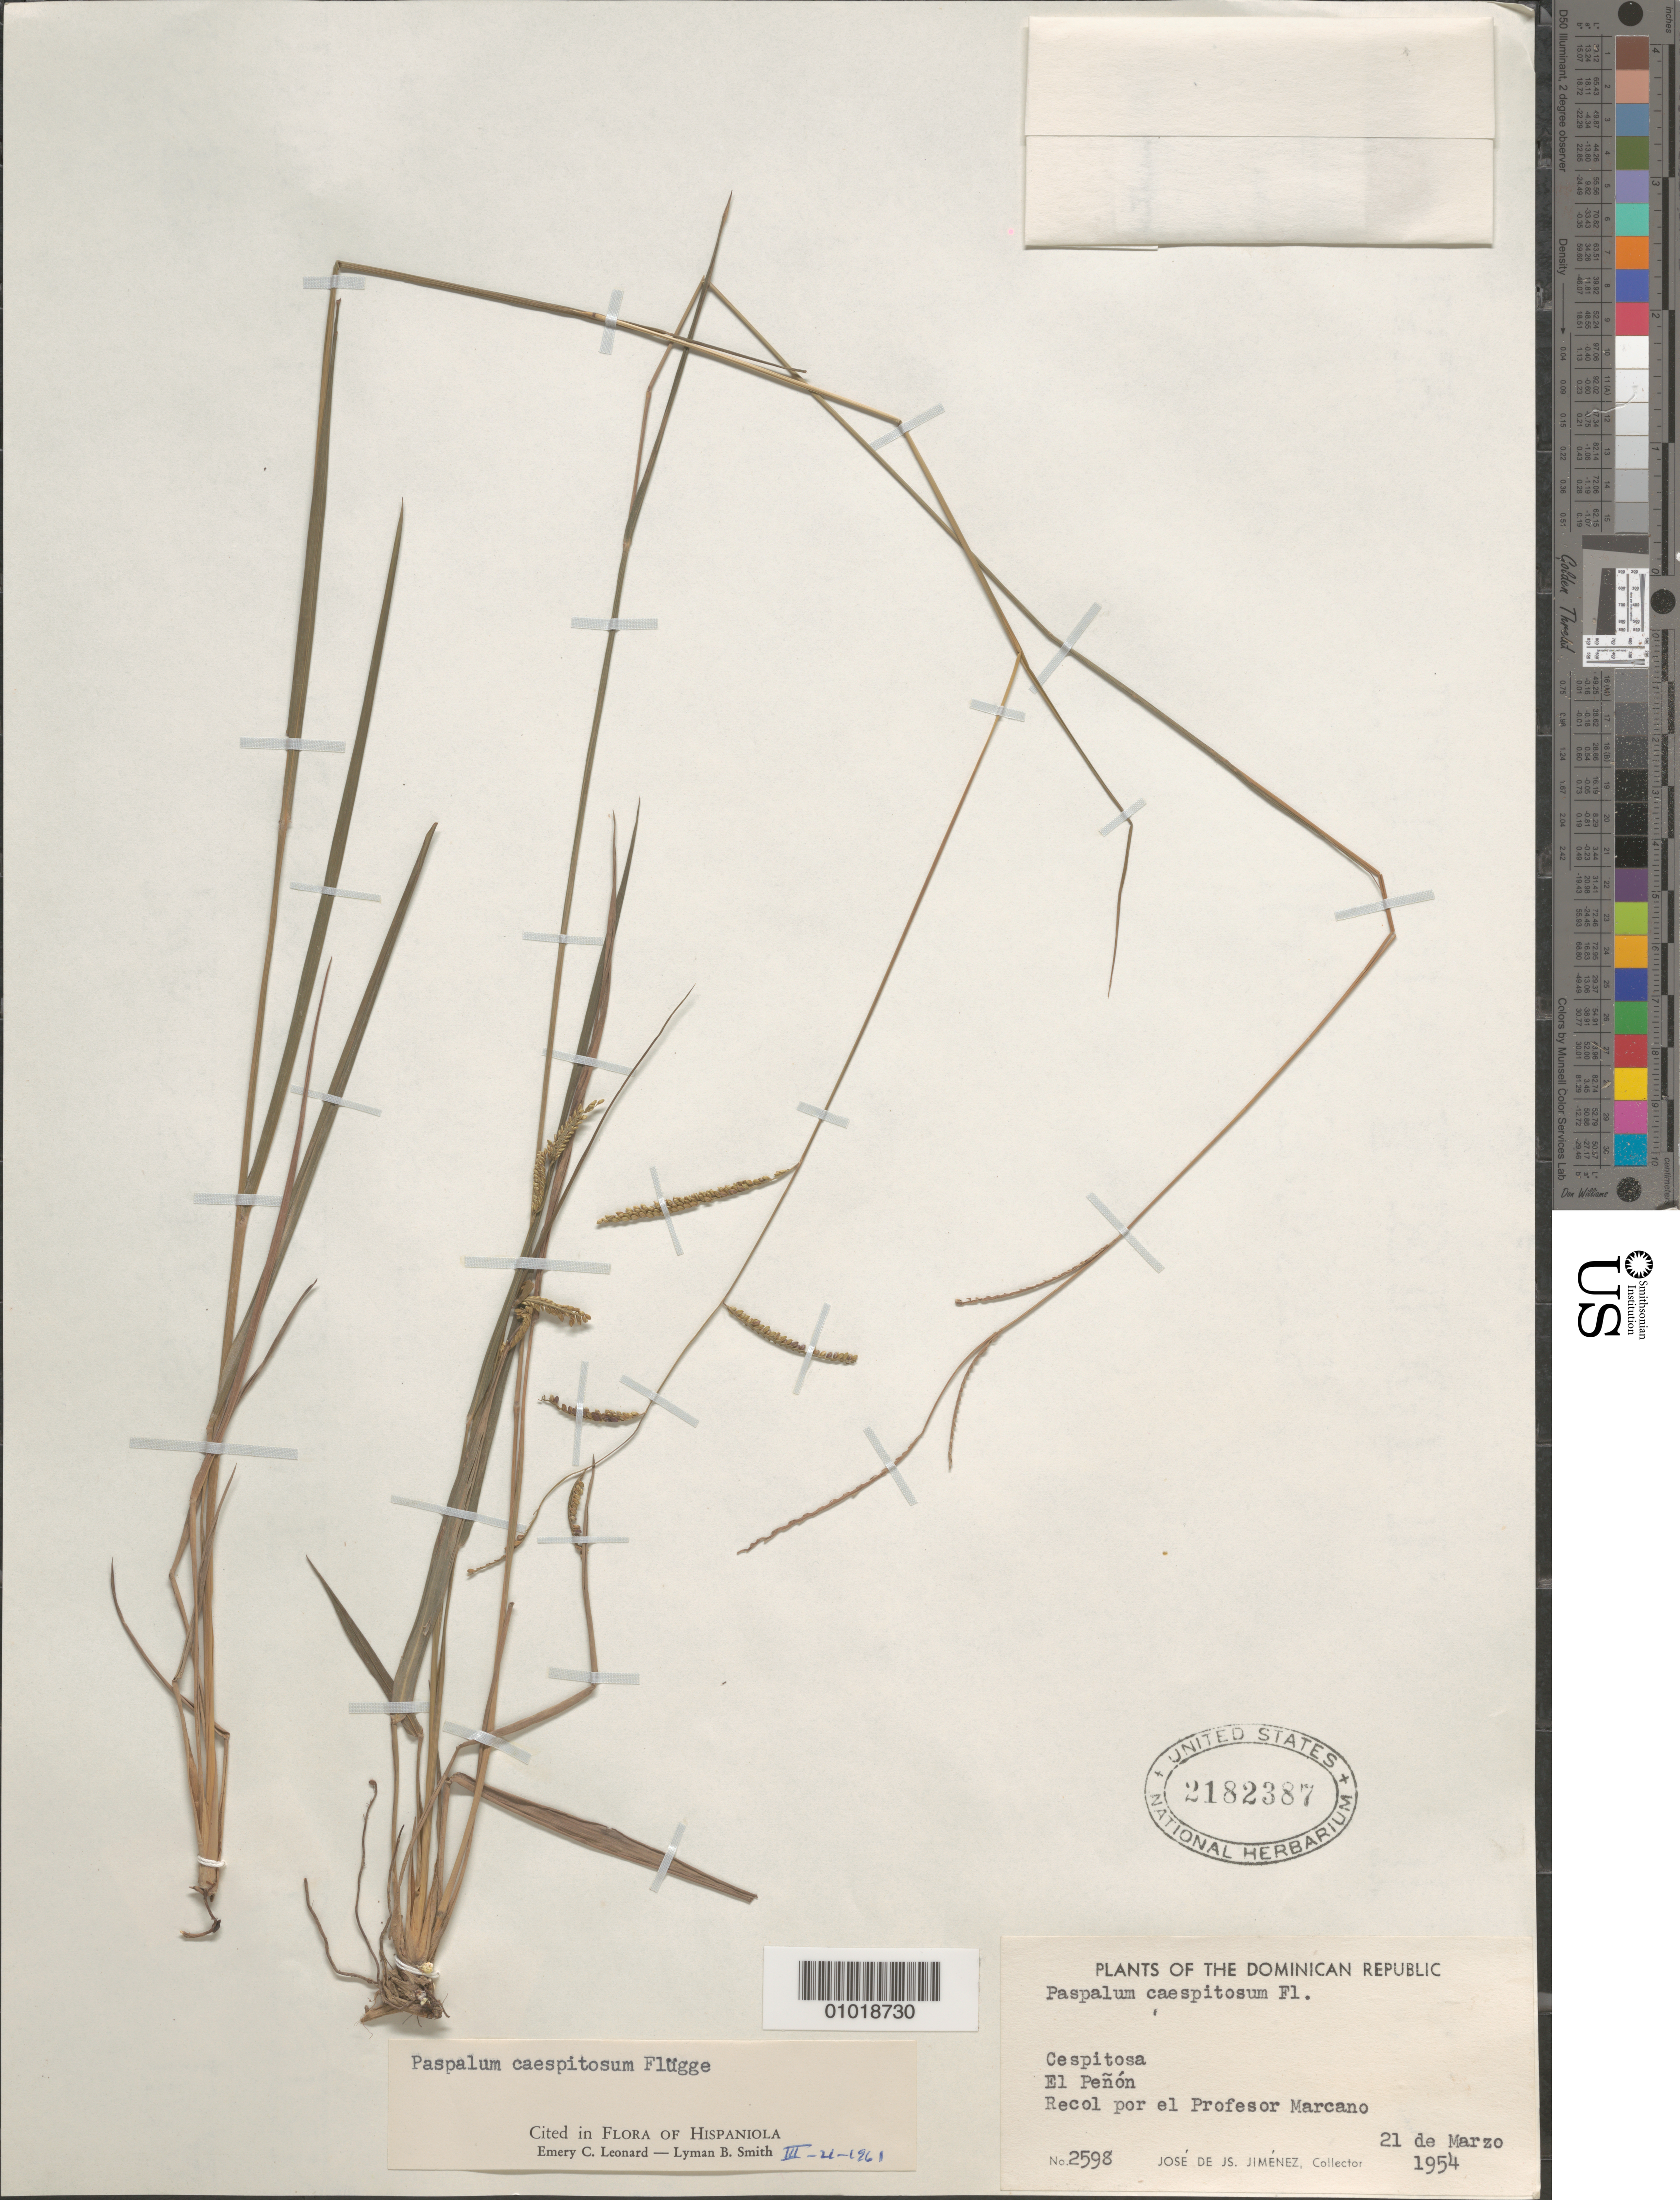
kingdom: Plantae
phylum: Tracheophyta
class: Liliopsida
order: Poales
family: Poaceae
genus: Paspalum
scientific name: Paspalum caespitosum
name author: Flüggé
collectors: J. J. Jiménez Almonte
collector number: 2598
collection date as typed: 21 Mar 1954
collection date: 1954-03-21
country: Dominican Republic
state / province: Barahona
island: Hispaniola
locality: Cespitosa, El Peñón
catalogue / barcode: US 2182387